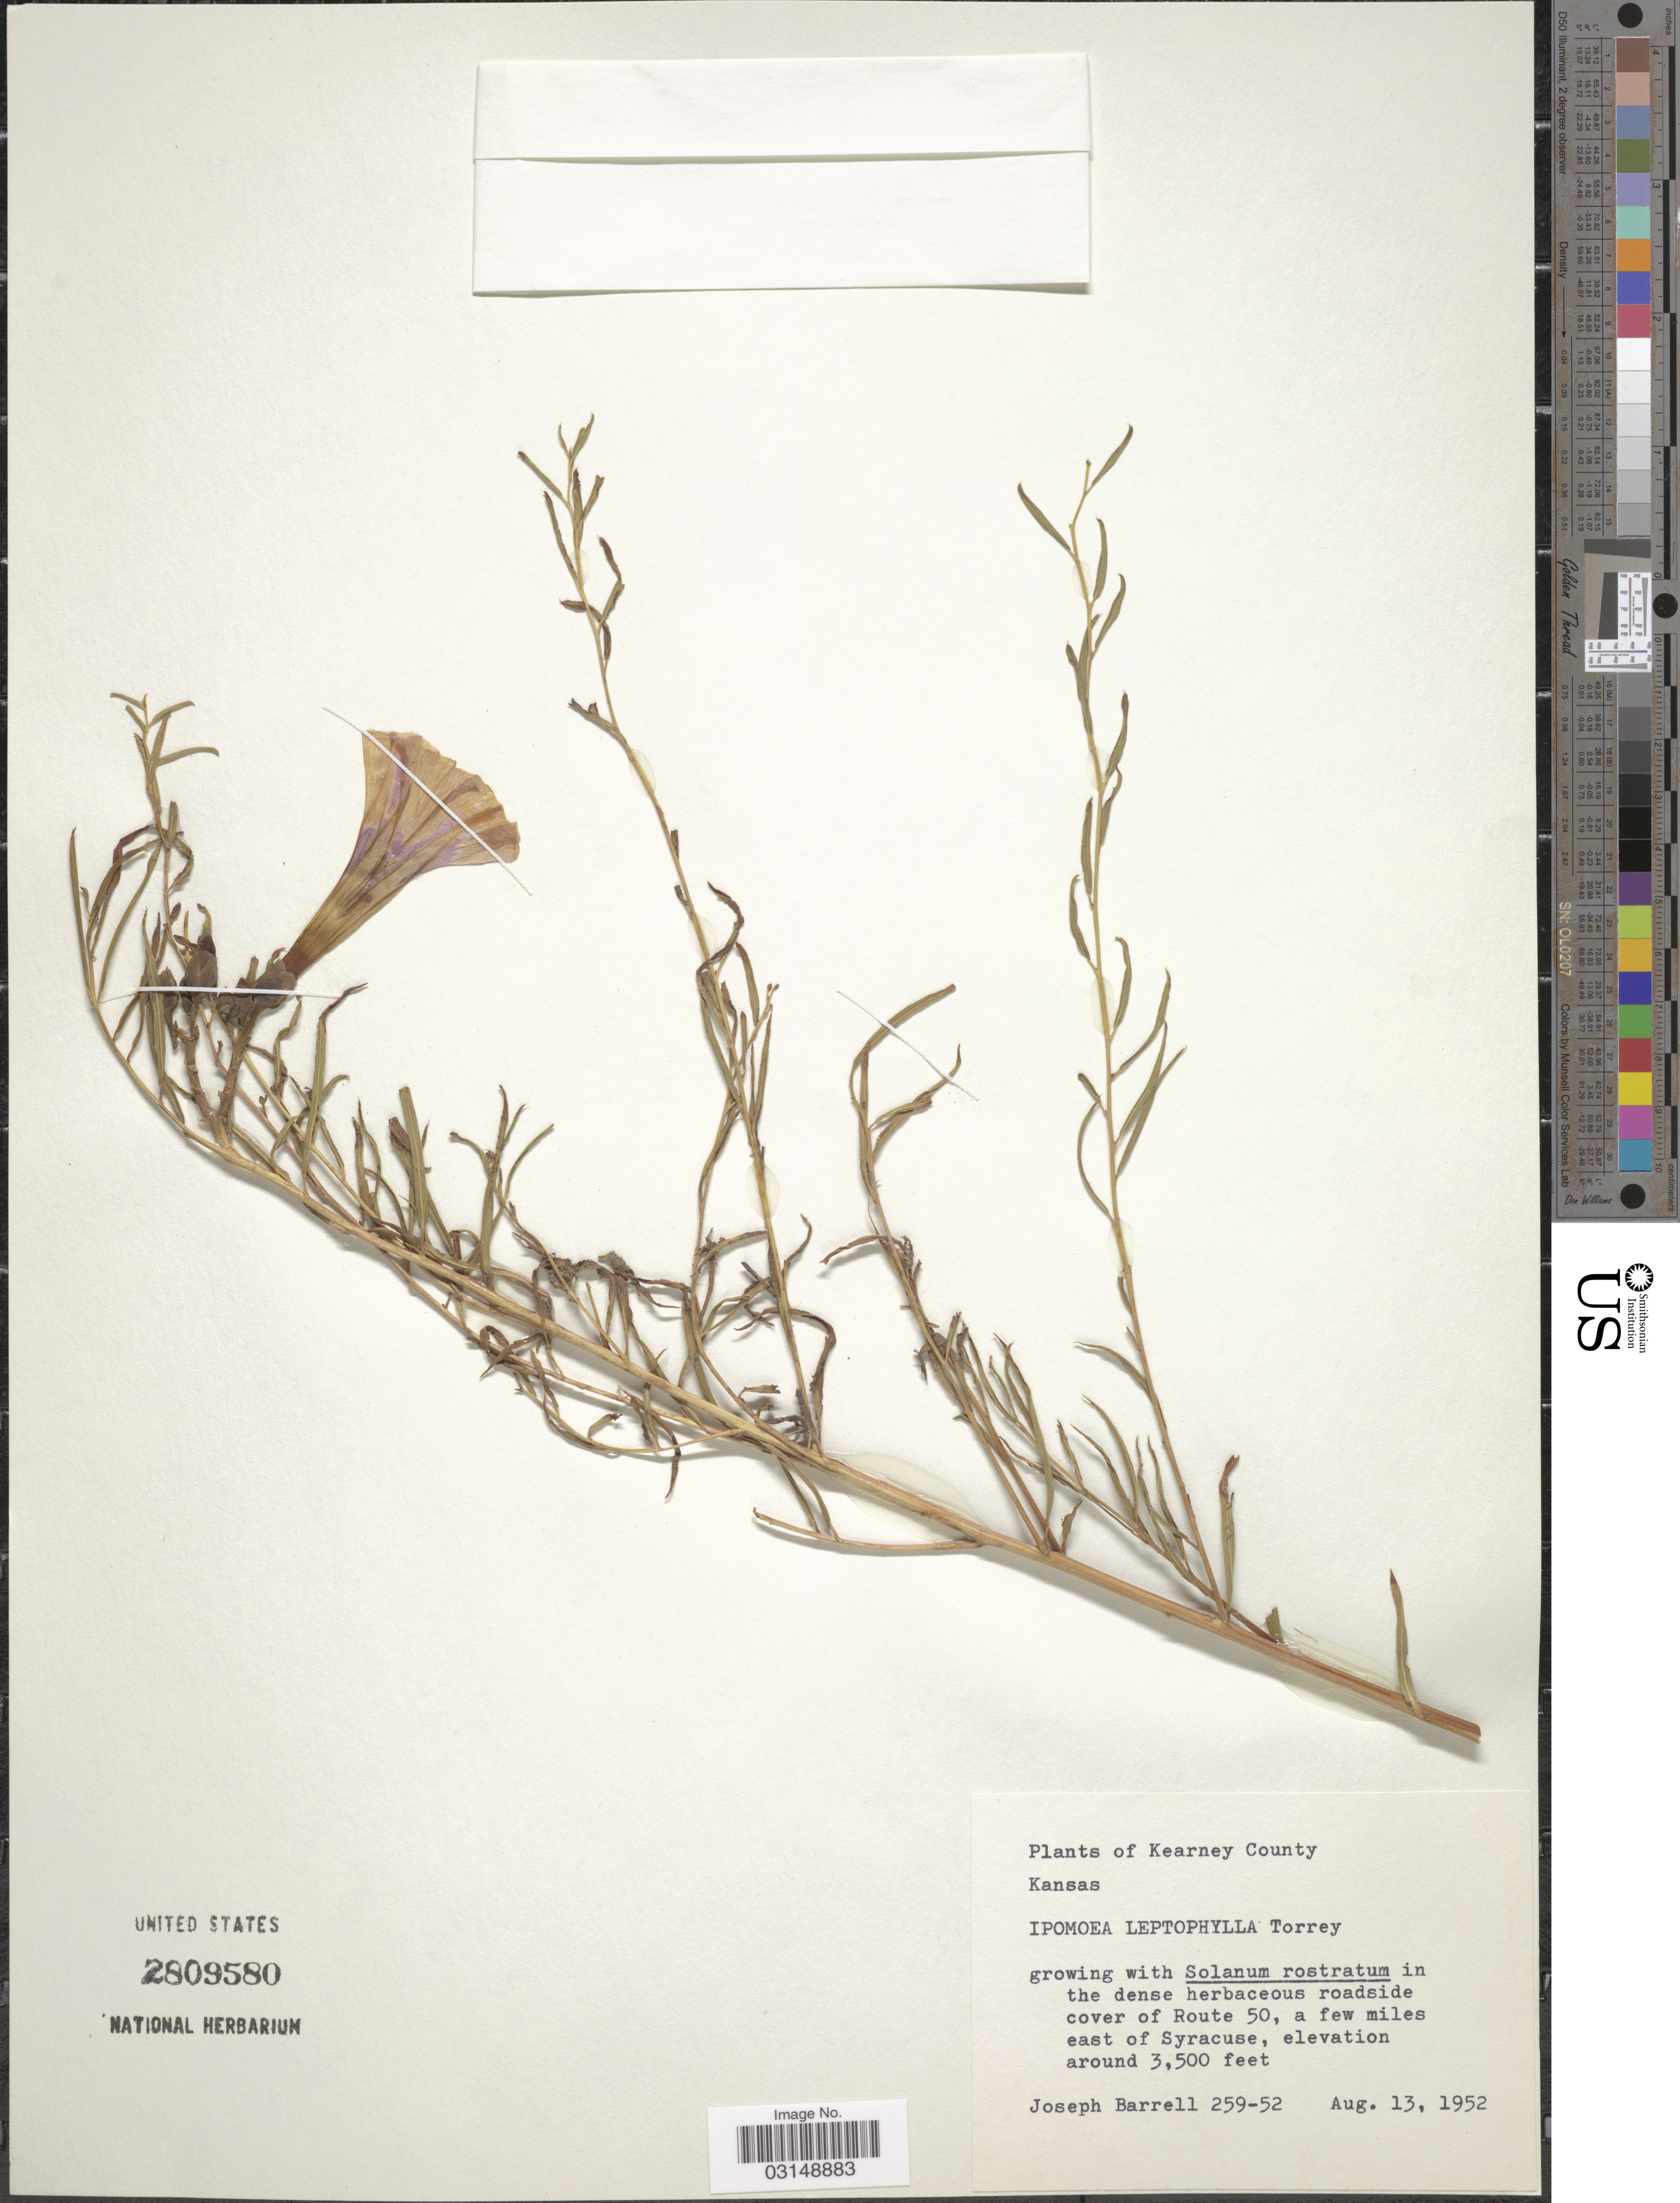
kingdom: Plantae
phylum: Tracheophyta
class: Magnoliopsida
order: Solanales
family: Convolvulaceae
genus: Ipomoea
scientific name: Ipomoea leptophylla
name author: Torr.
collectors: J. Barrell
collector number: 259-52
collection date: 1952-08-13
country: United States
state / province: Kansas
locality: Kearney County. Roadside cover of Route 50, a few miles east of Syracuse.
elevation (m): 1067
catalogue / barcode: US 2809580